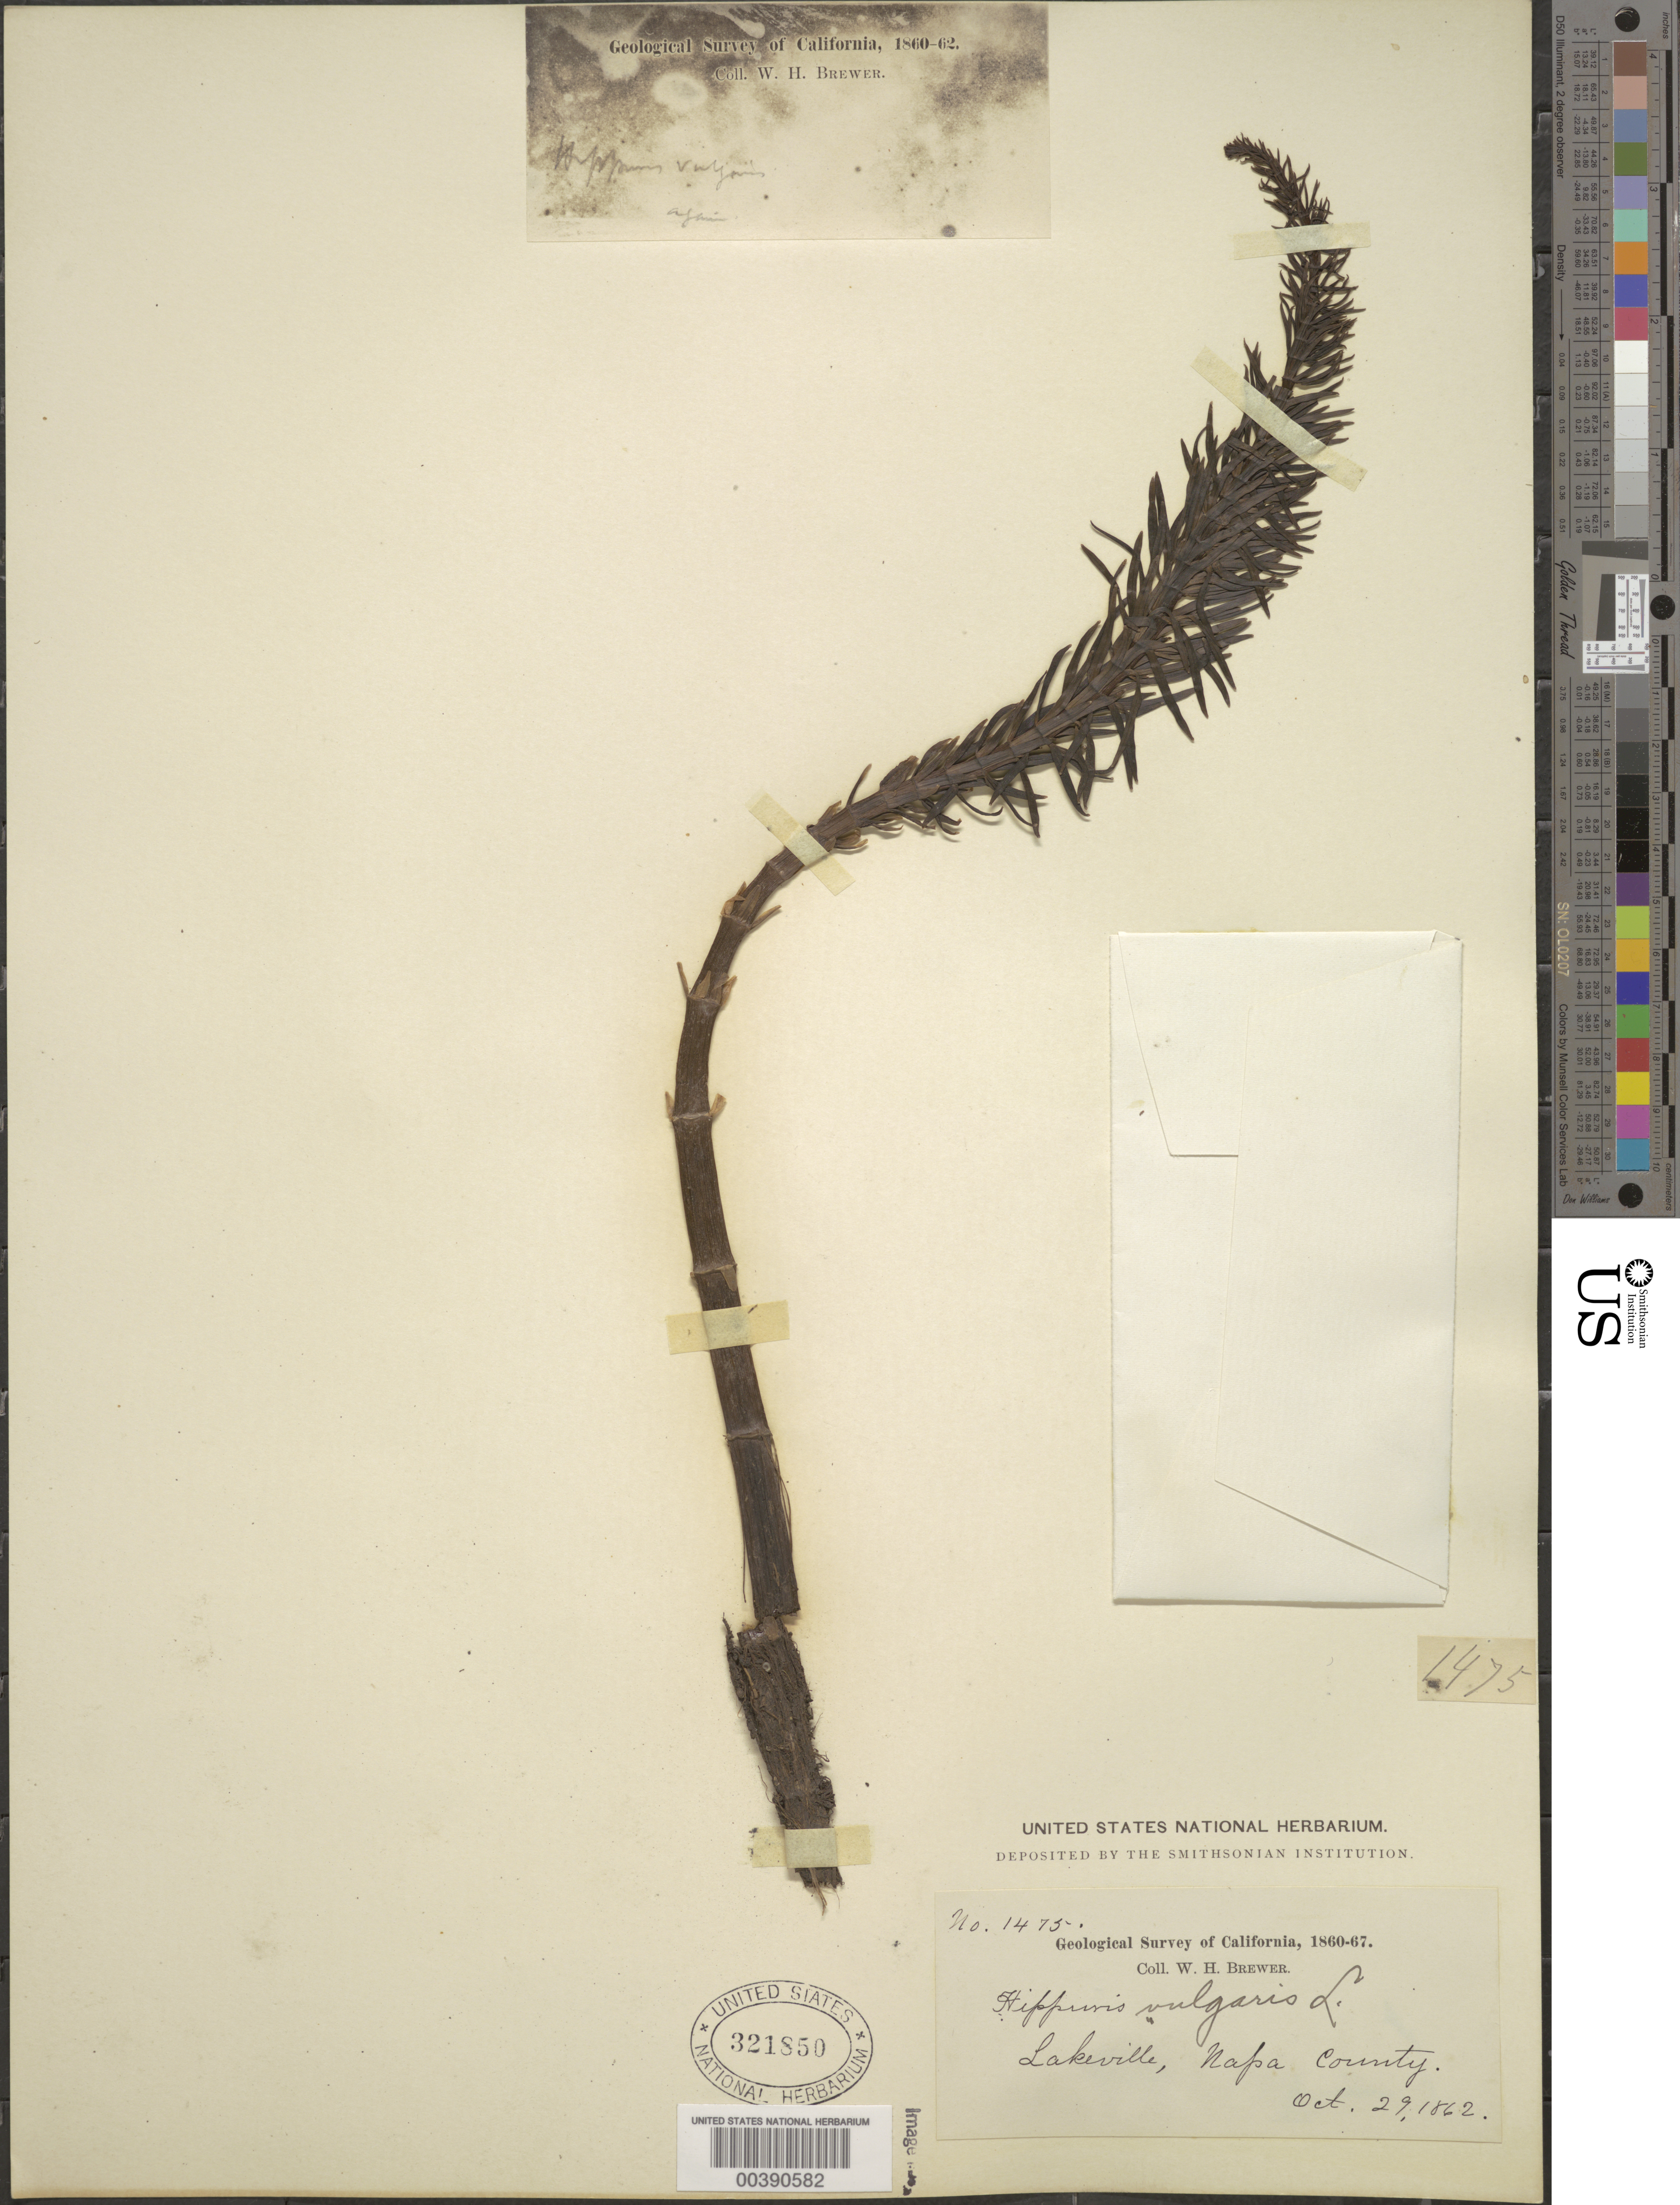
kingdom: Plantae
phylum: Tracheophyta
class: Magnoliopsida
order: Lamiales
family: Plantaginaceae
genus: Hippuris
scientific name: Hippuris vulgaris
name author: L.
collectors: W. H. Brewer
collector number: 1475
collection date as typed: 29 Oct 1862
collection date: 1862-10-29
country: United States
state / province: California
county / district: Napa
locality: Lakeville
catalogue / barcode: US 321850